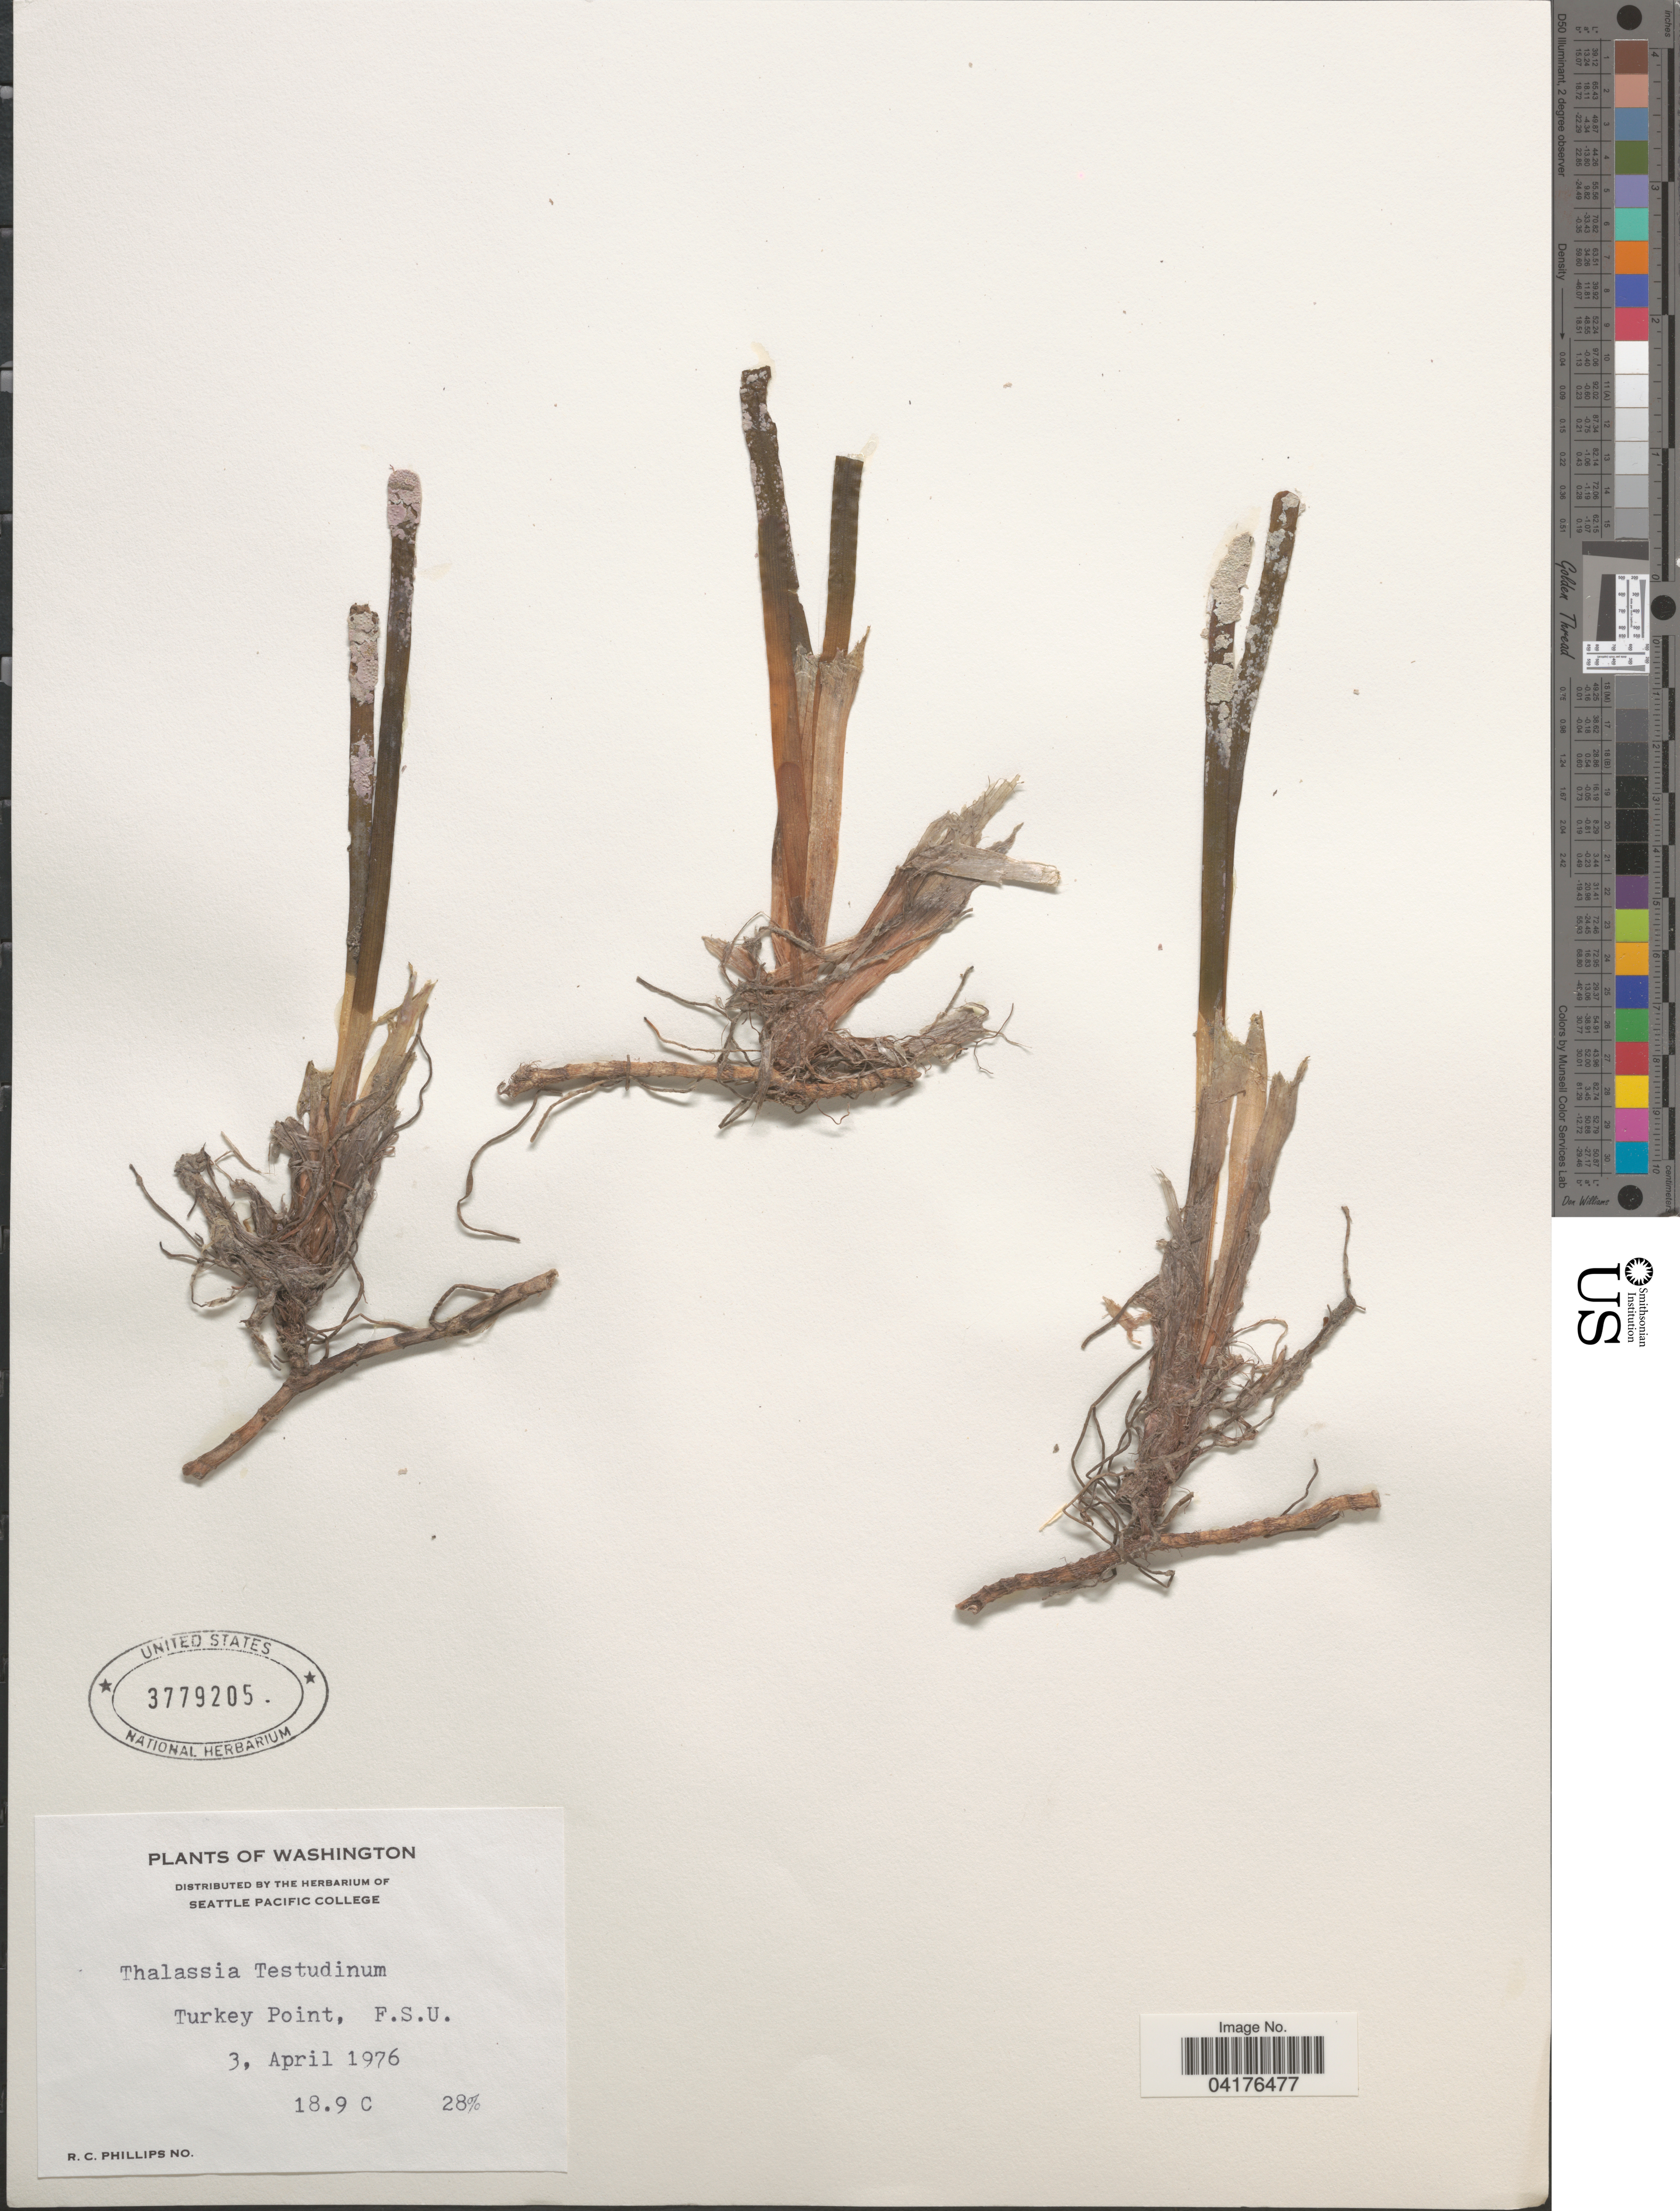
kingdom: Plantae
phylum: Tracheophyta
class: Liliopsida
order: Alismatales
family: Hydrocharitaceae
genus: Thalassia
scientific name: Thalassia testudinum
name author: Banks & Sol. ex K.D. Koenig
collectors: R. C. Phillips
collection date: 1976-04-03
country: United States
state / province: Florida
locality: Turkey Point, F.S.U.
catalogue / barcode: US 3779205